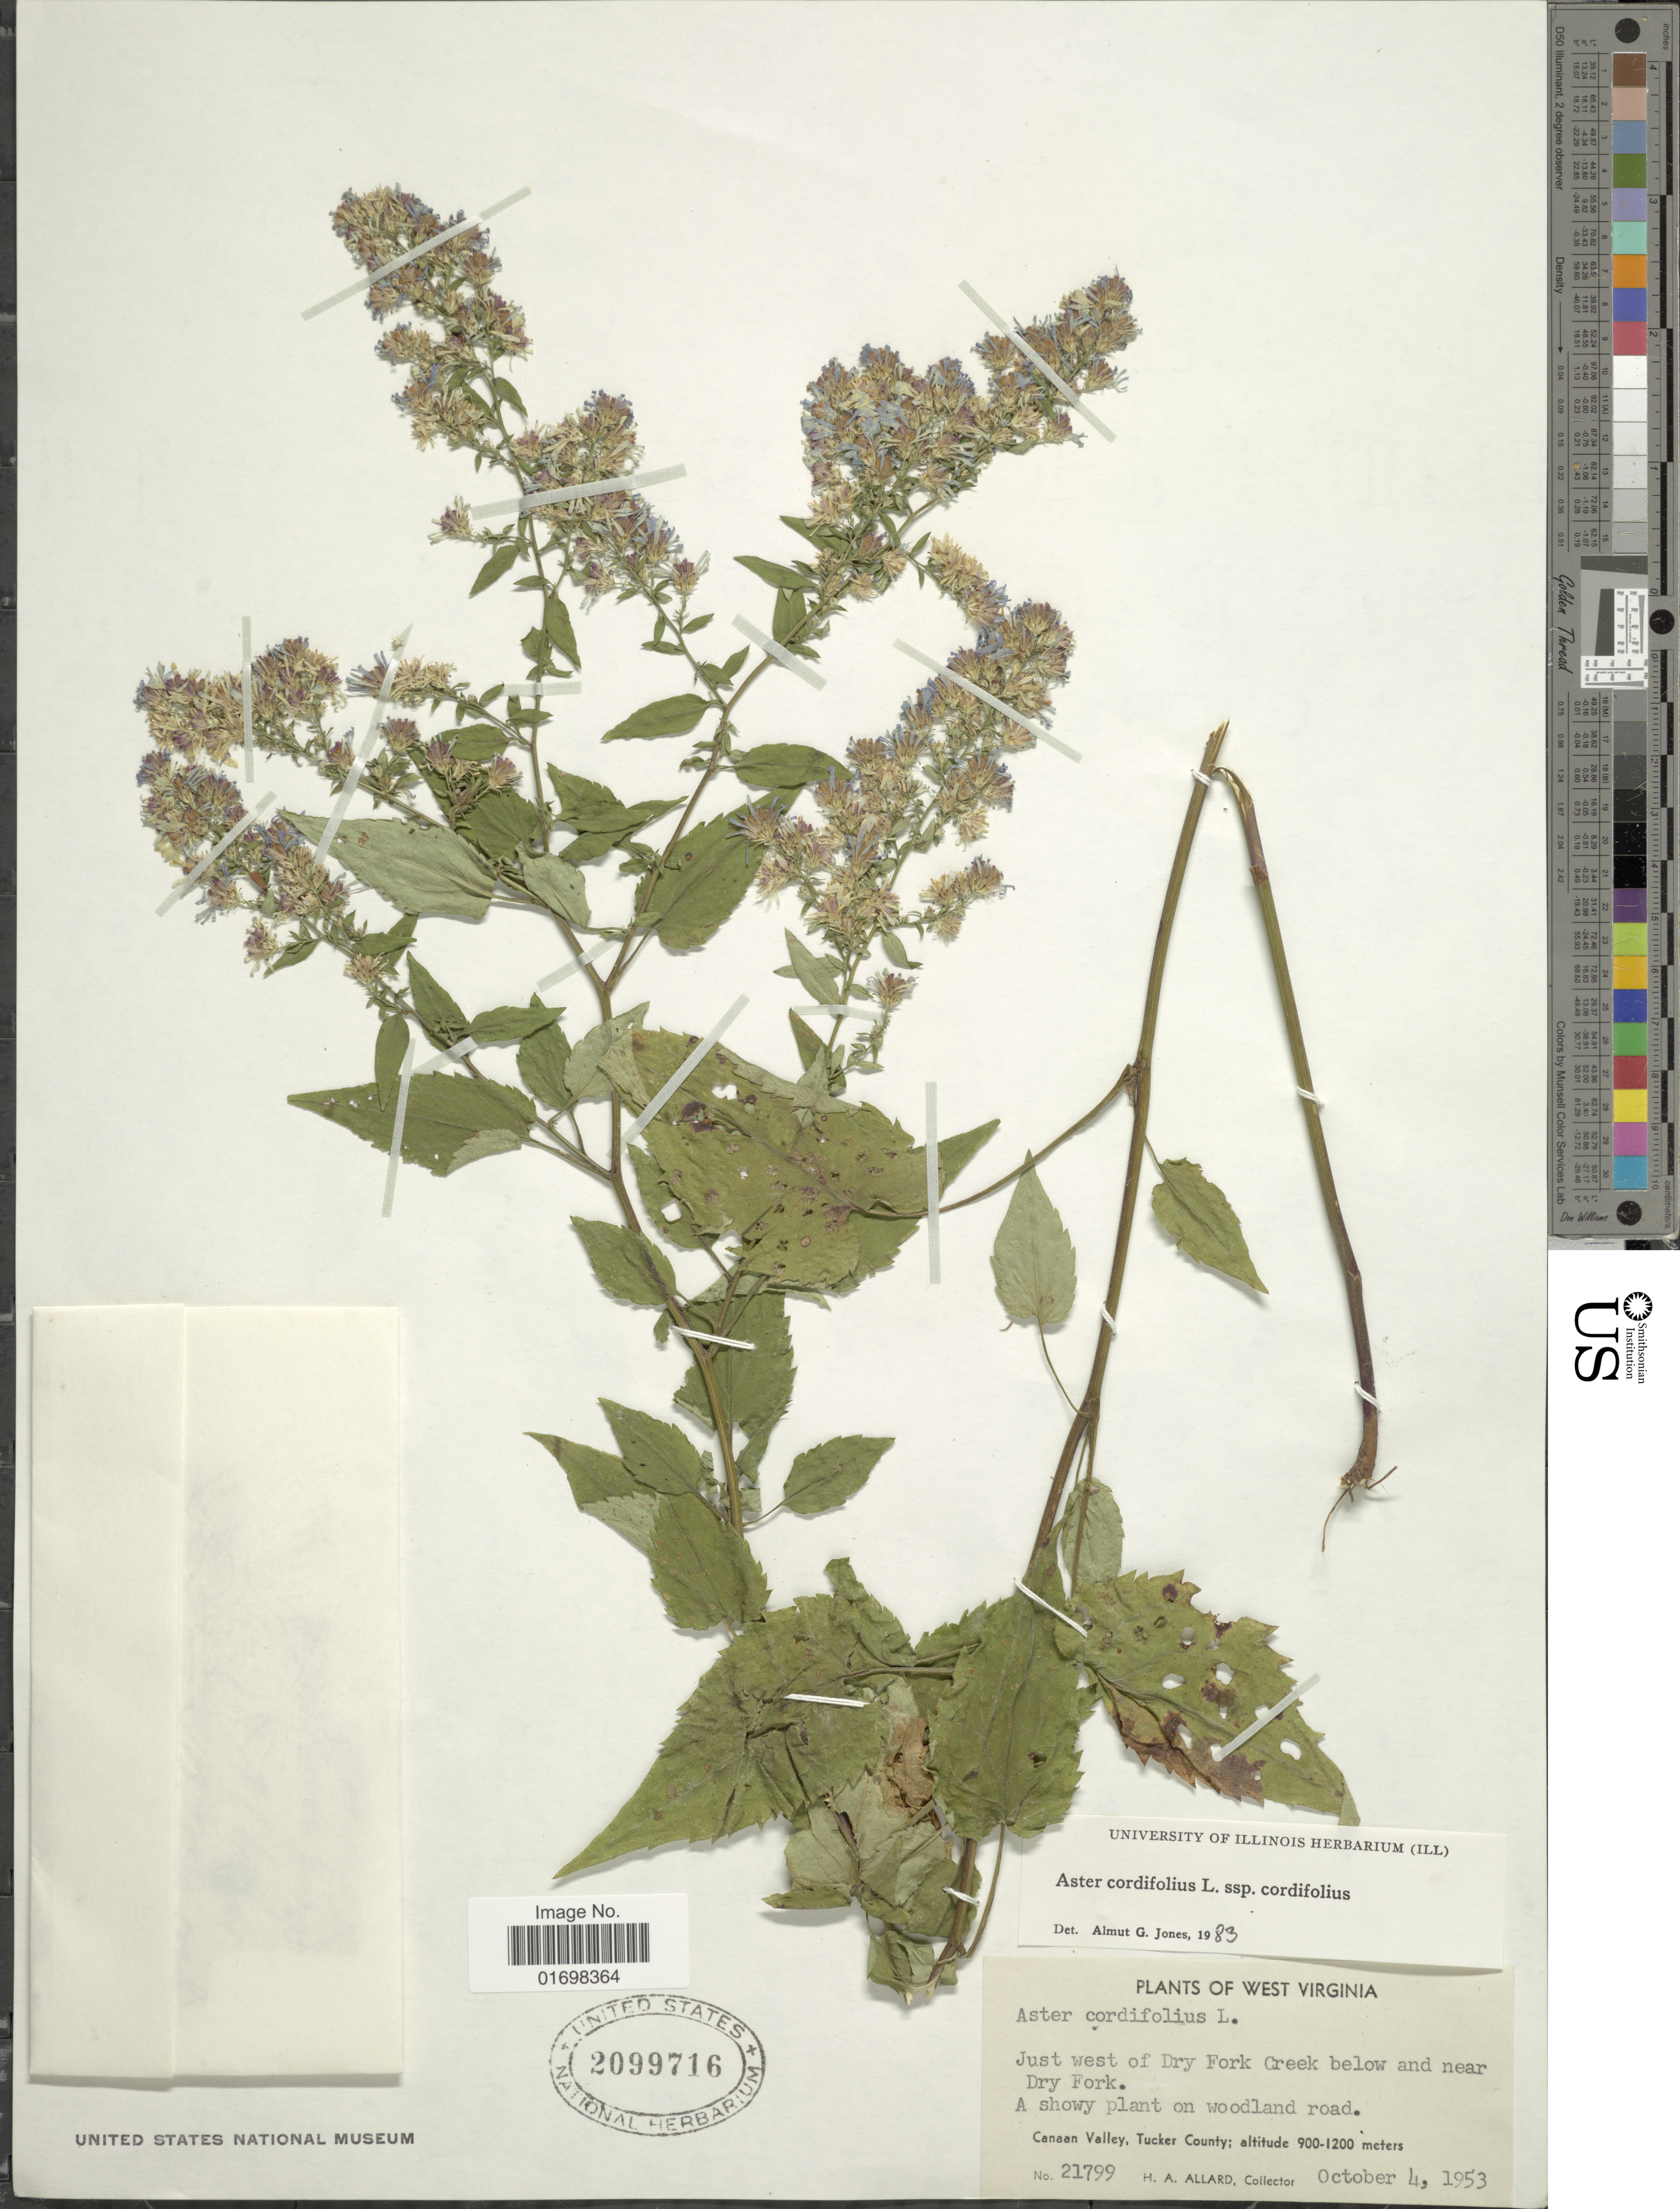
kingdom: Plantae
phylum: Tracheophyta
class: Magnoliopsida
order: Asterales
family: Asteraceae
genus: Symphyotrichum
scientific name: Symphyotrichum cordifolium var. cordifolium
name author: (L.) G.L. Nesom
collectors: H. A. Allard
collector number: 21799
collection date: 1953-10-04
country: United States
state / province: West Virginia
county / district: Tucker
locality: West Virginia, Canaan Valley, Tucker County. Just west of Dry Fork Creek below and near Dry Fork.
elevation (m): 900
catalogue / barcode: US 2099716